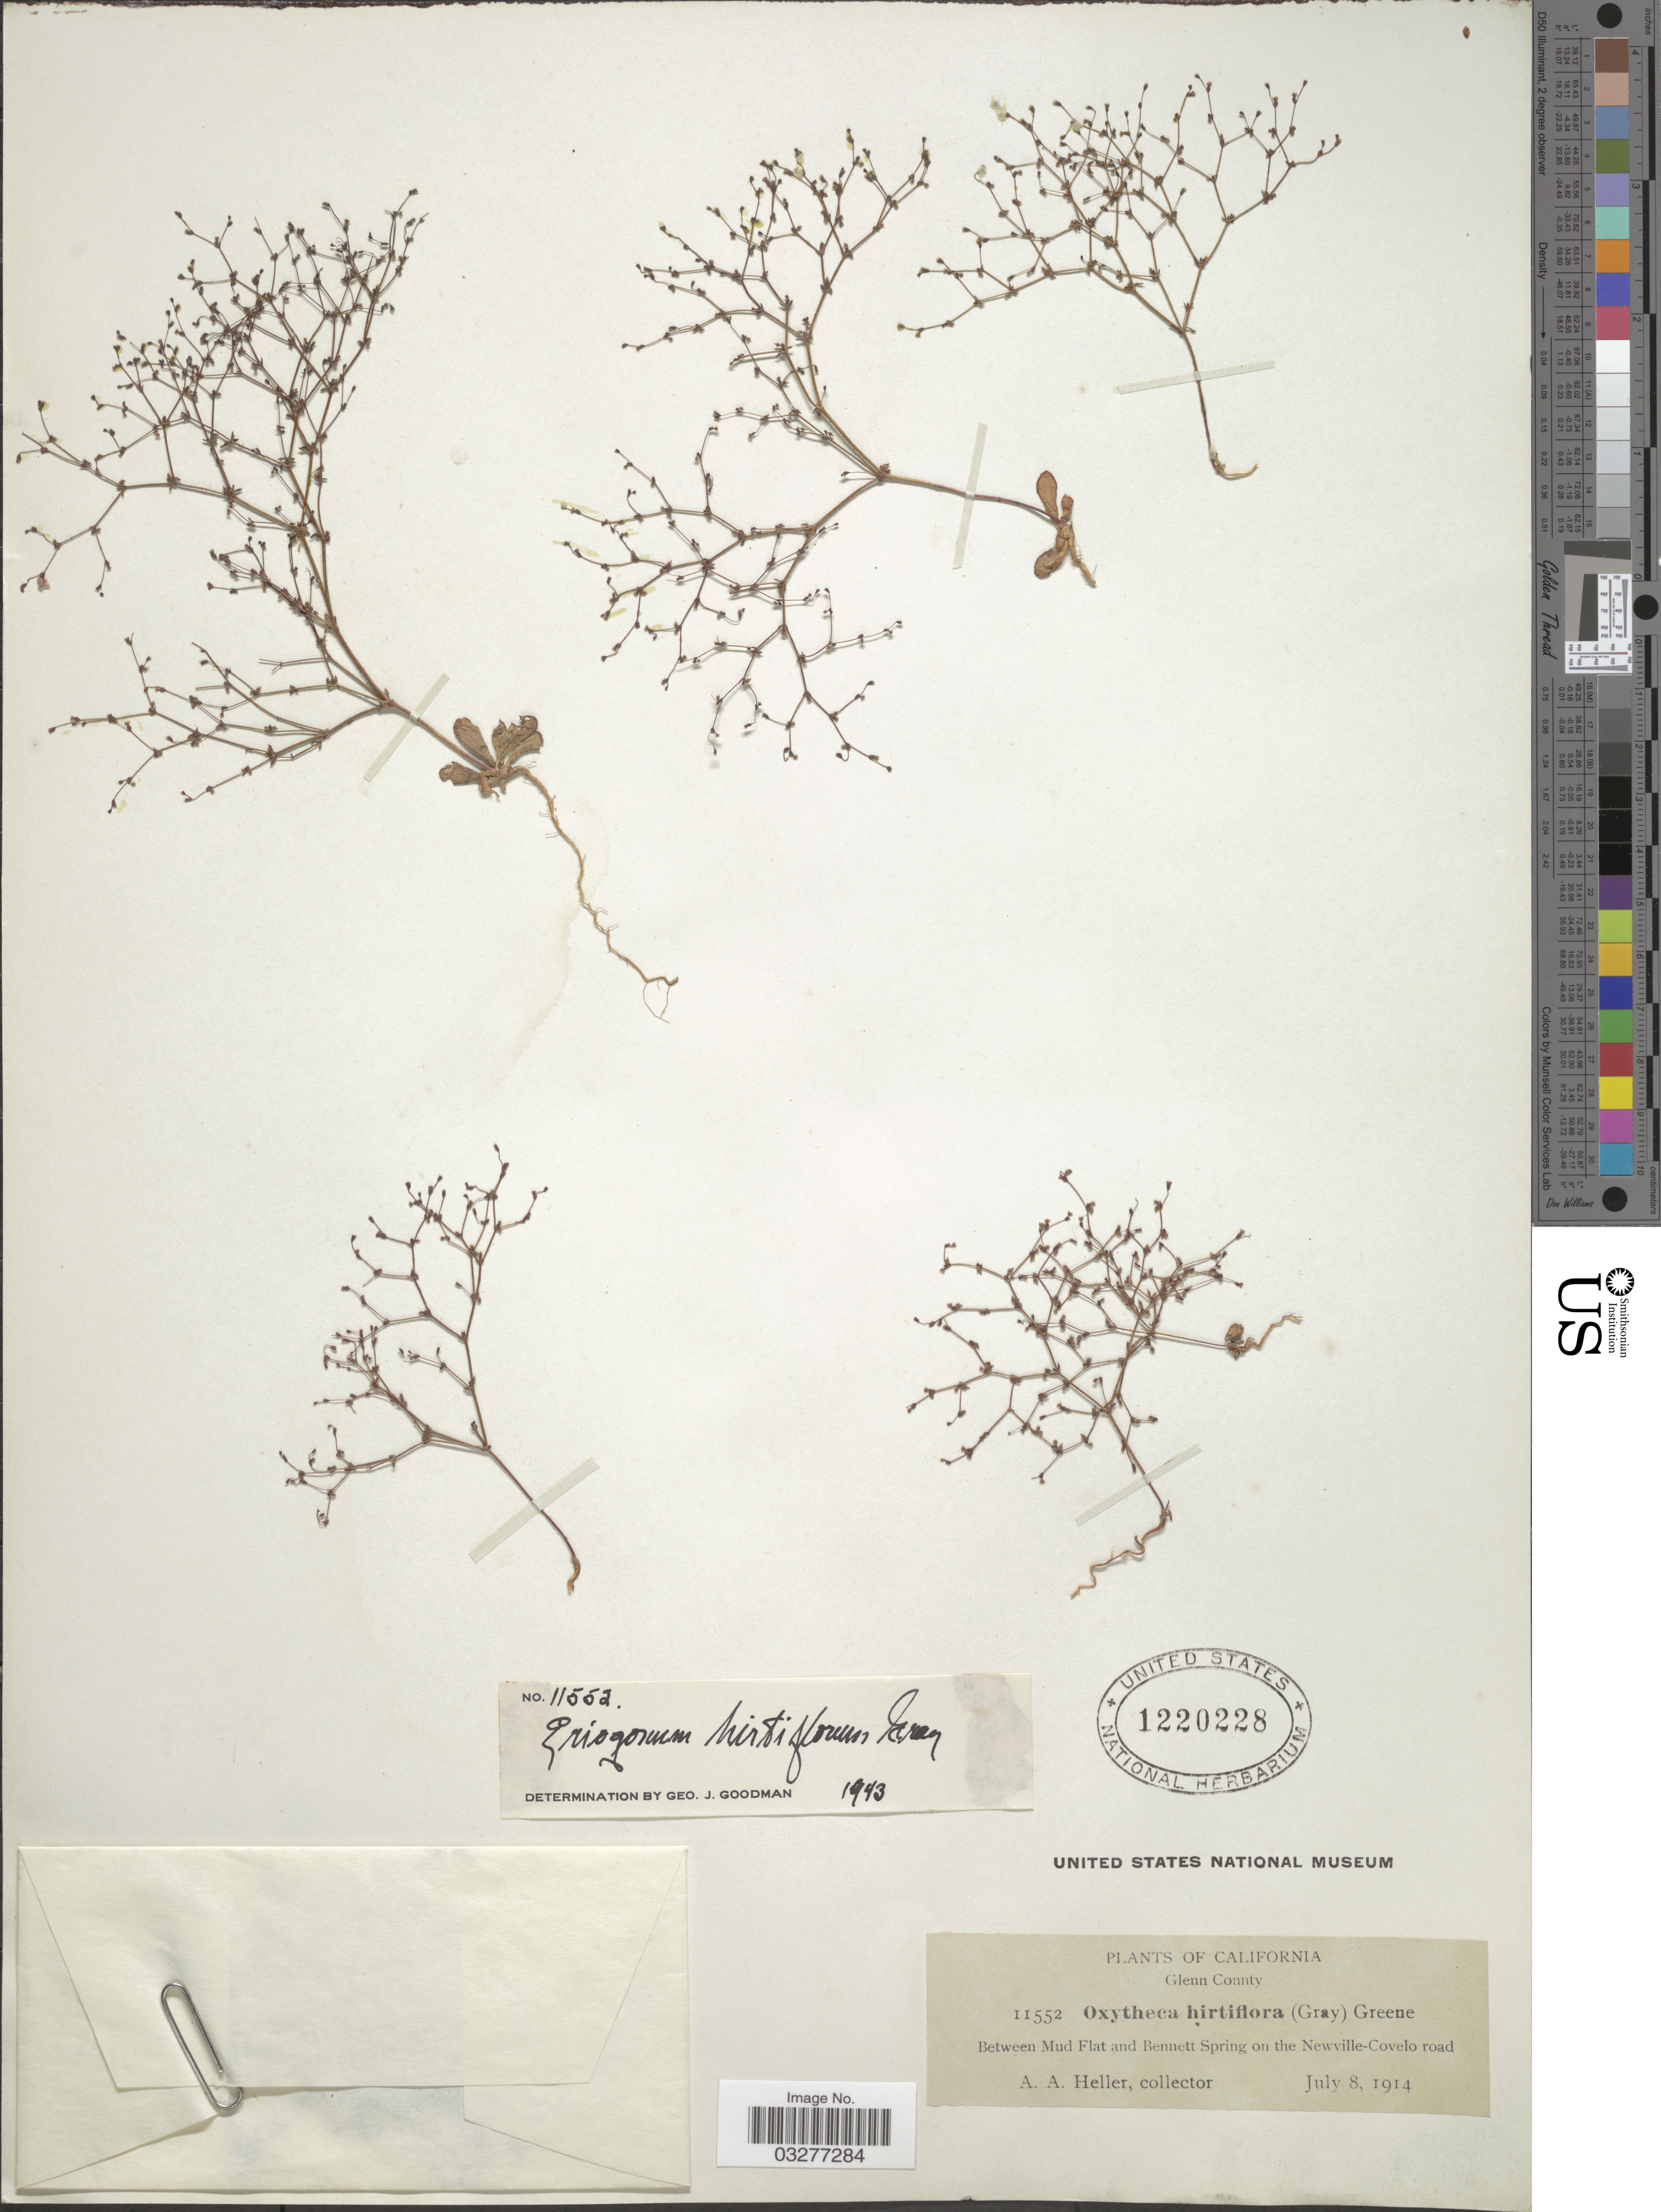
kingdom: Plantae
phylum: Tracheophyta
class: Magnoliopsida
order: Caryophyllales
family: Polygonaceae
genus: Eriogonum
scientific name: Eriogonum hirtiflorum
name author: A. Gray ex S. Watson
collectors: A. A. Heller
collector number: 11552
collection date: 1914-06-08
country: United States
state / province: California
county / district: Glenn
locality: Glenn County. Between Mud Flat and Bennett Spring on the Newville-Covelo road.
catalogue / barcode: US 1220228